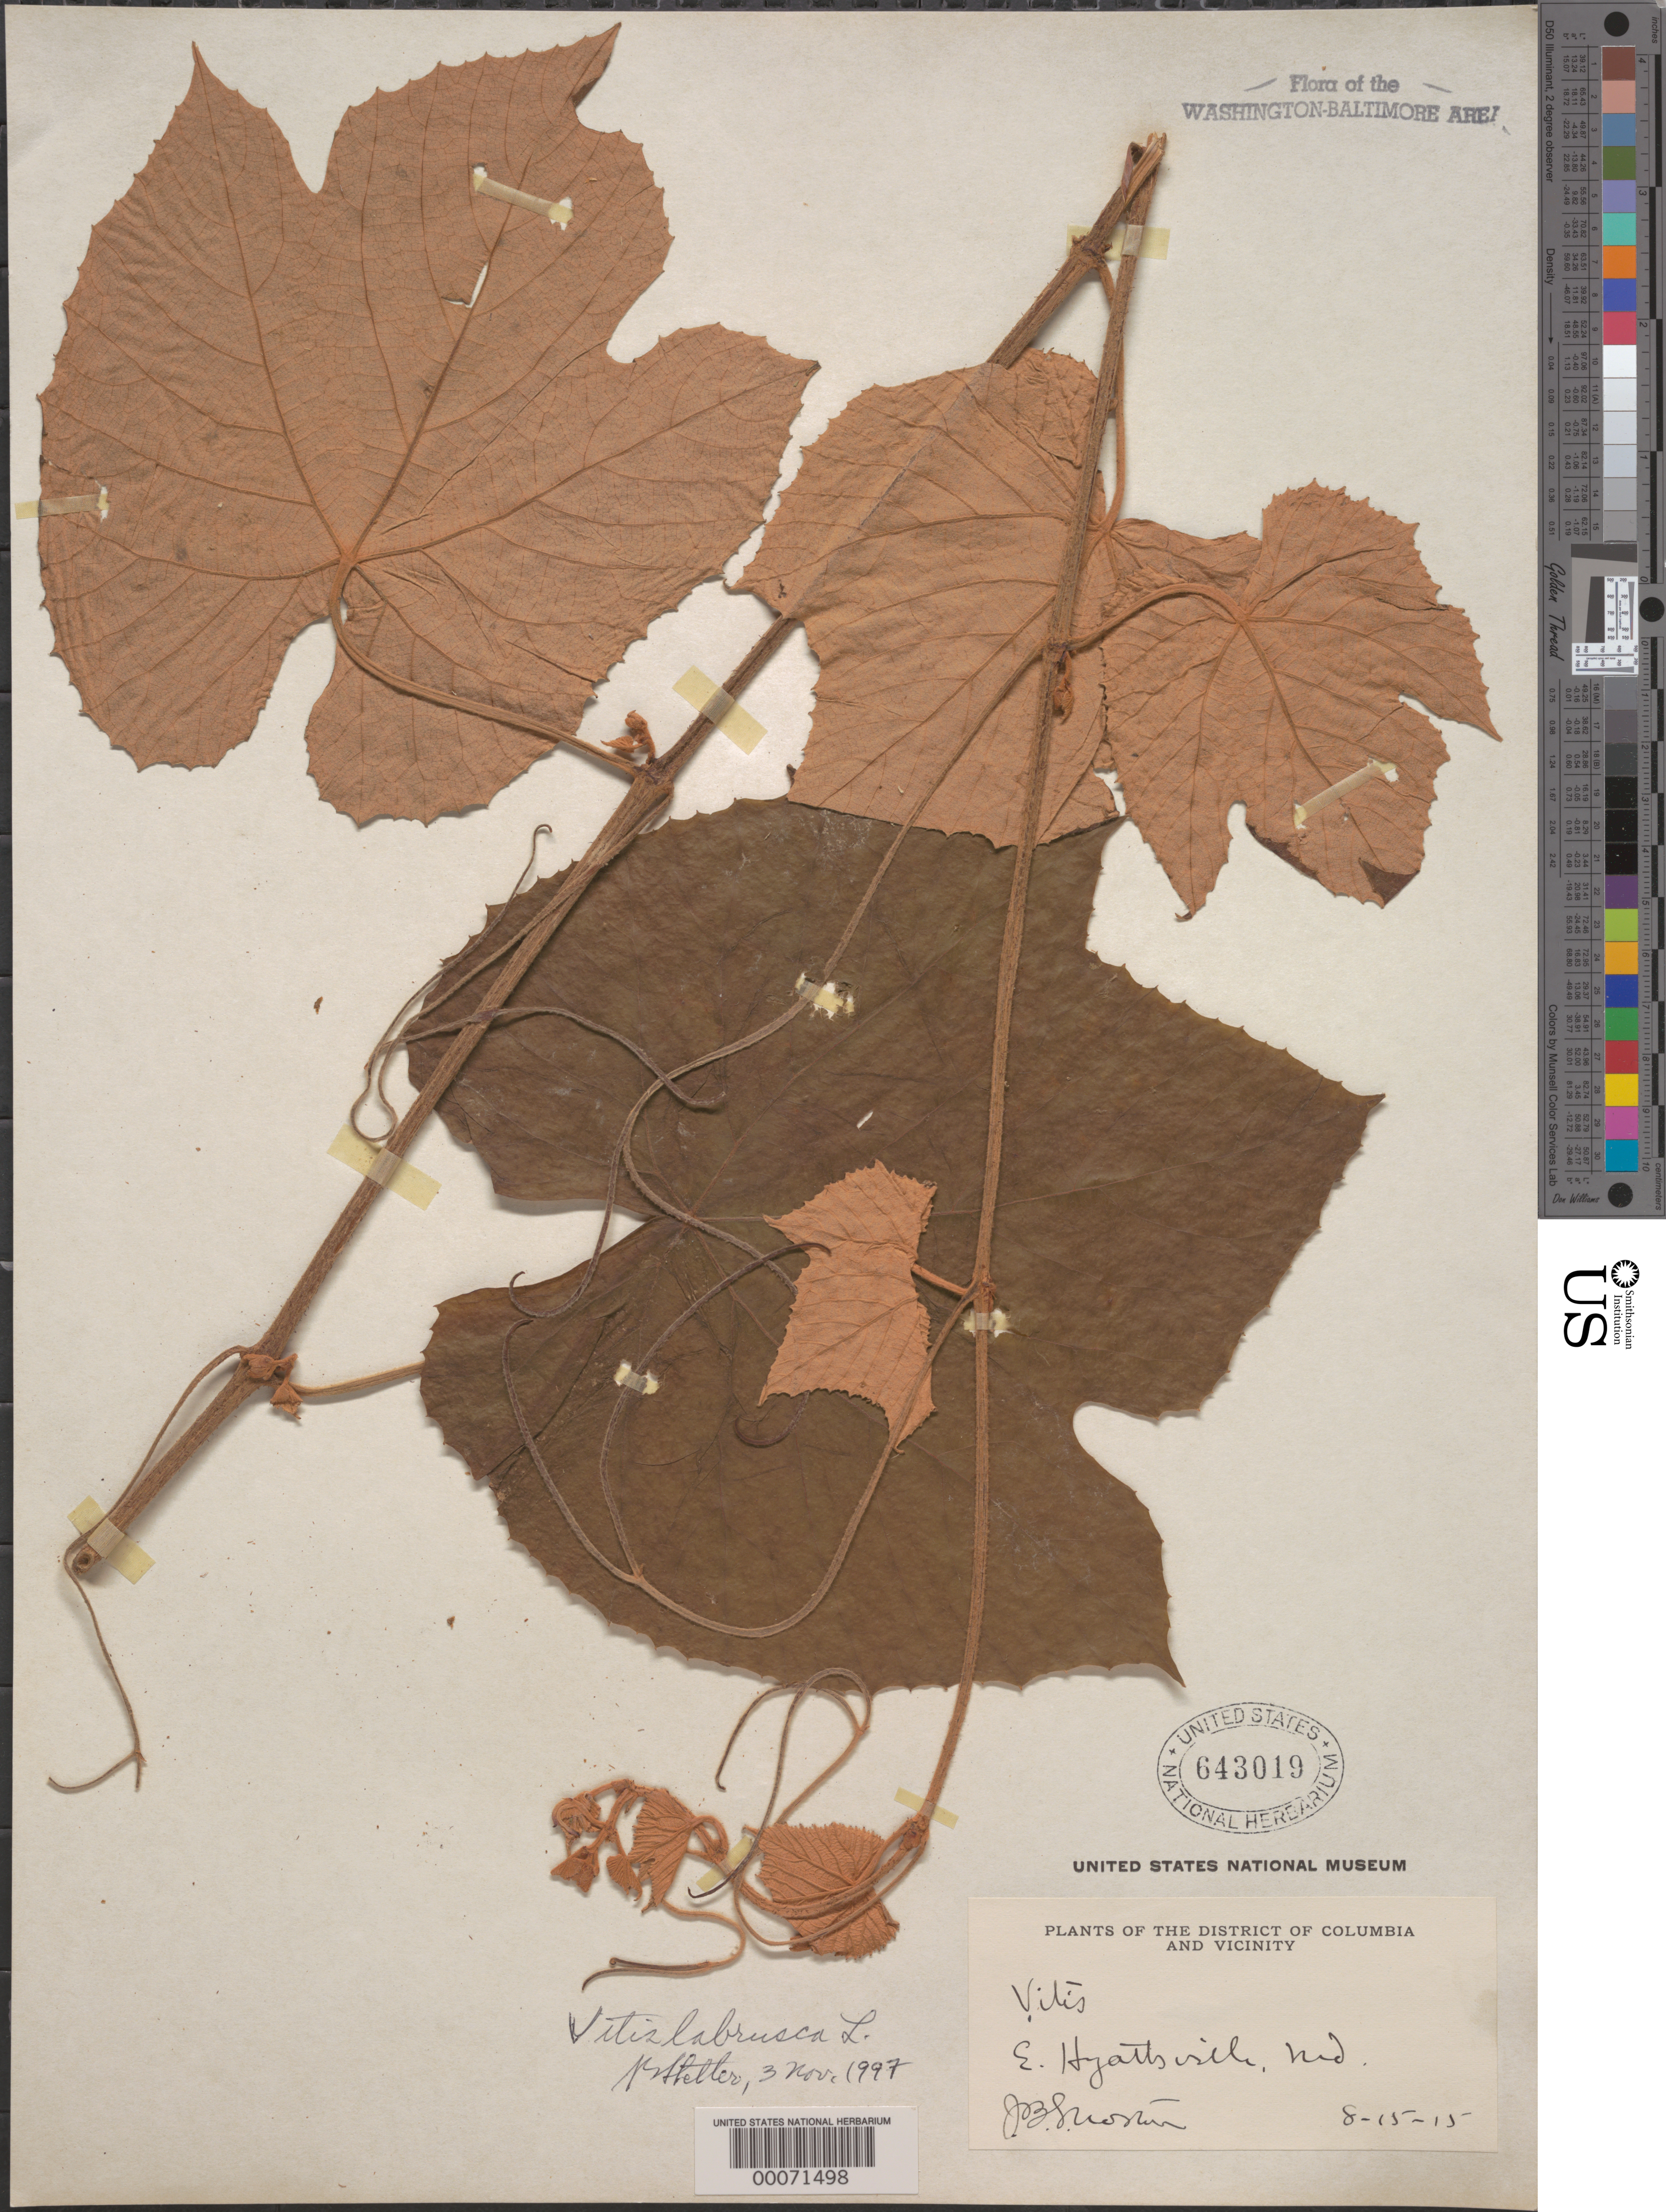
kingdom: Plantae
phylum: Tracheophyta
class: Magnoliopsida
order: Vitales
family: Vitaceae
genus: Vitis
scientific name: Vitis labrusca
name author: L.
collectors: J. Norton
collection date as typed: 15 Aug 1915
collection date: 1915-08-15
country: United States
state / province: Maryland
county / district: Prince George's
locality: East Hyattsville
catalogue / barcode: US 643019